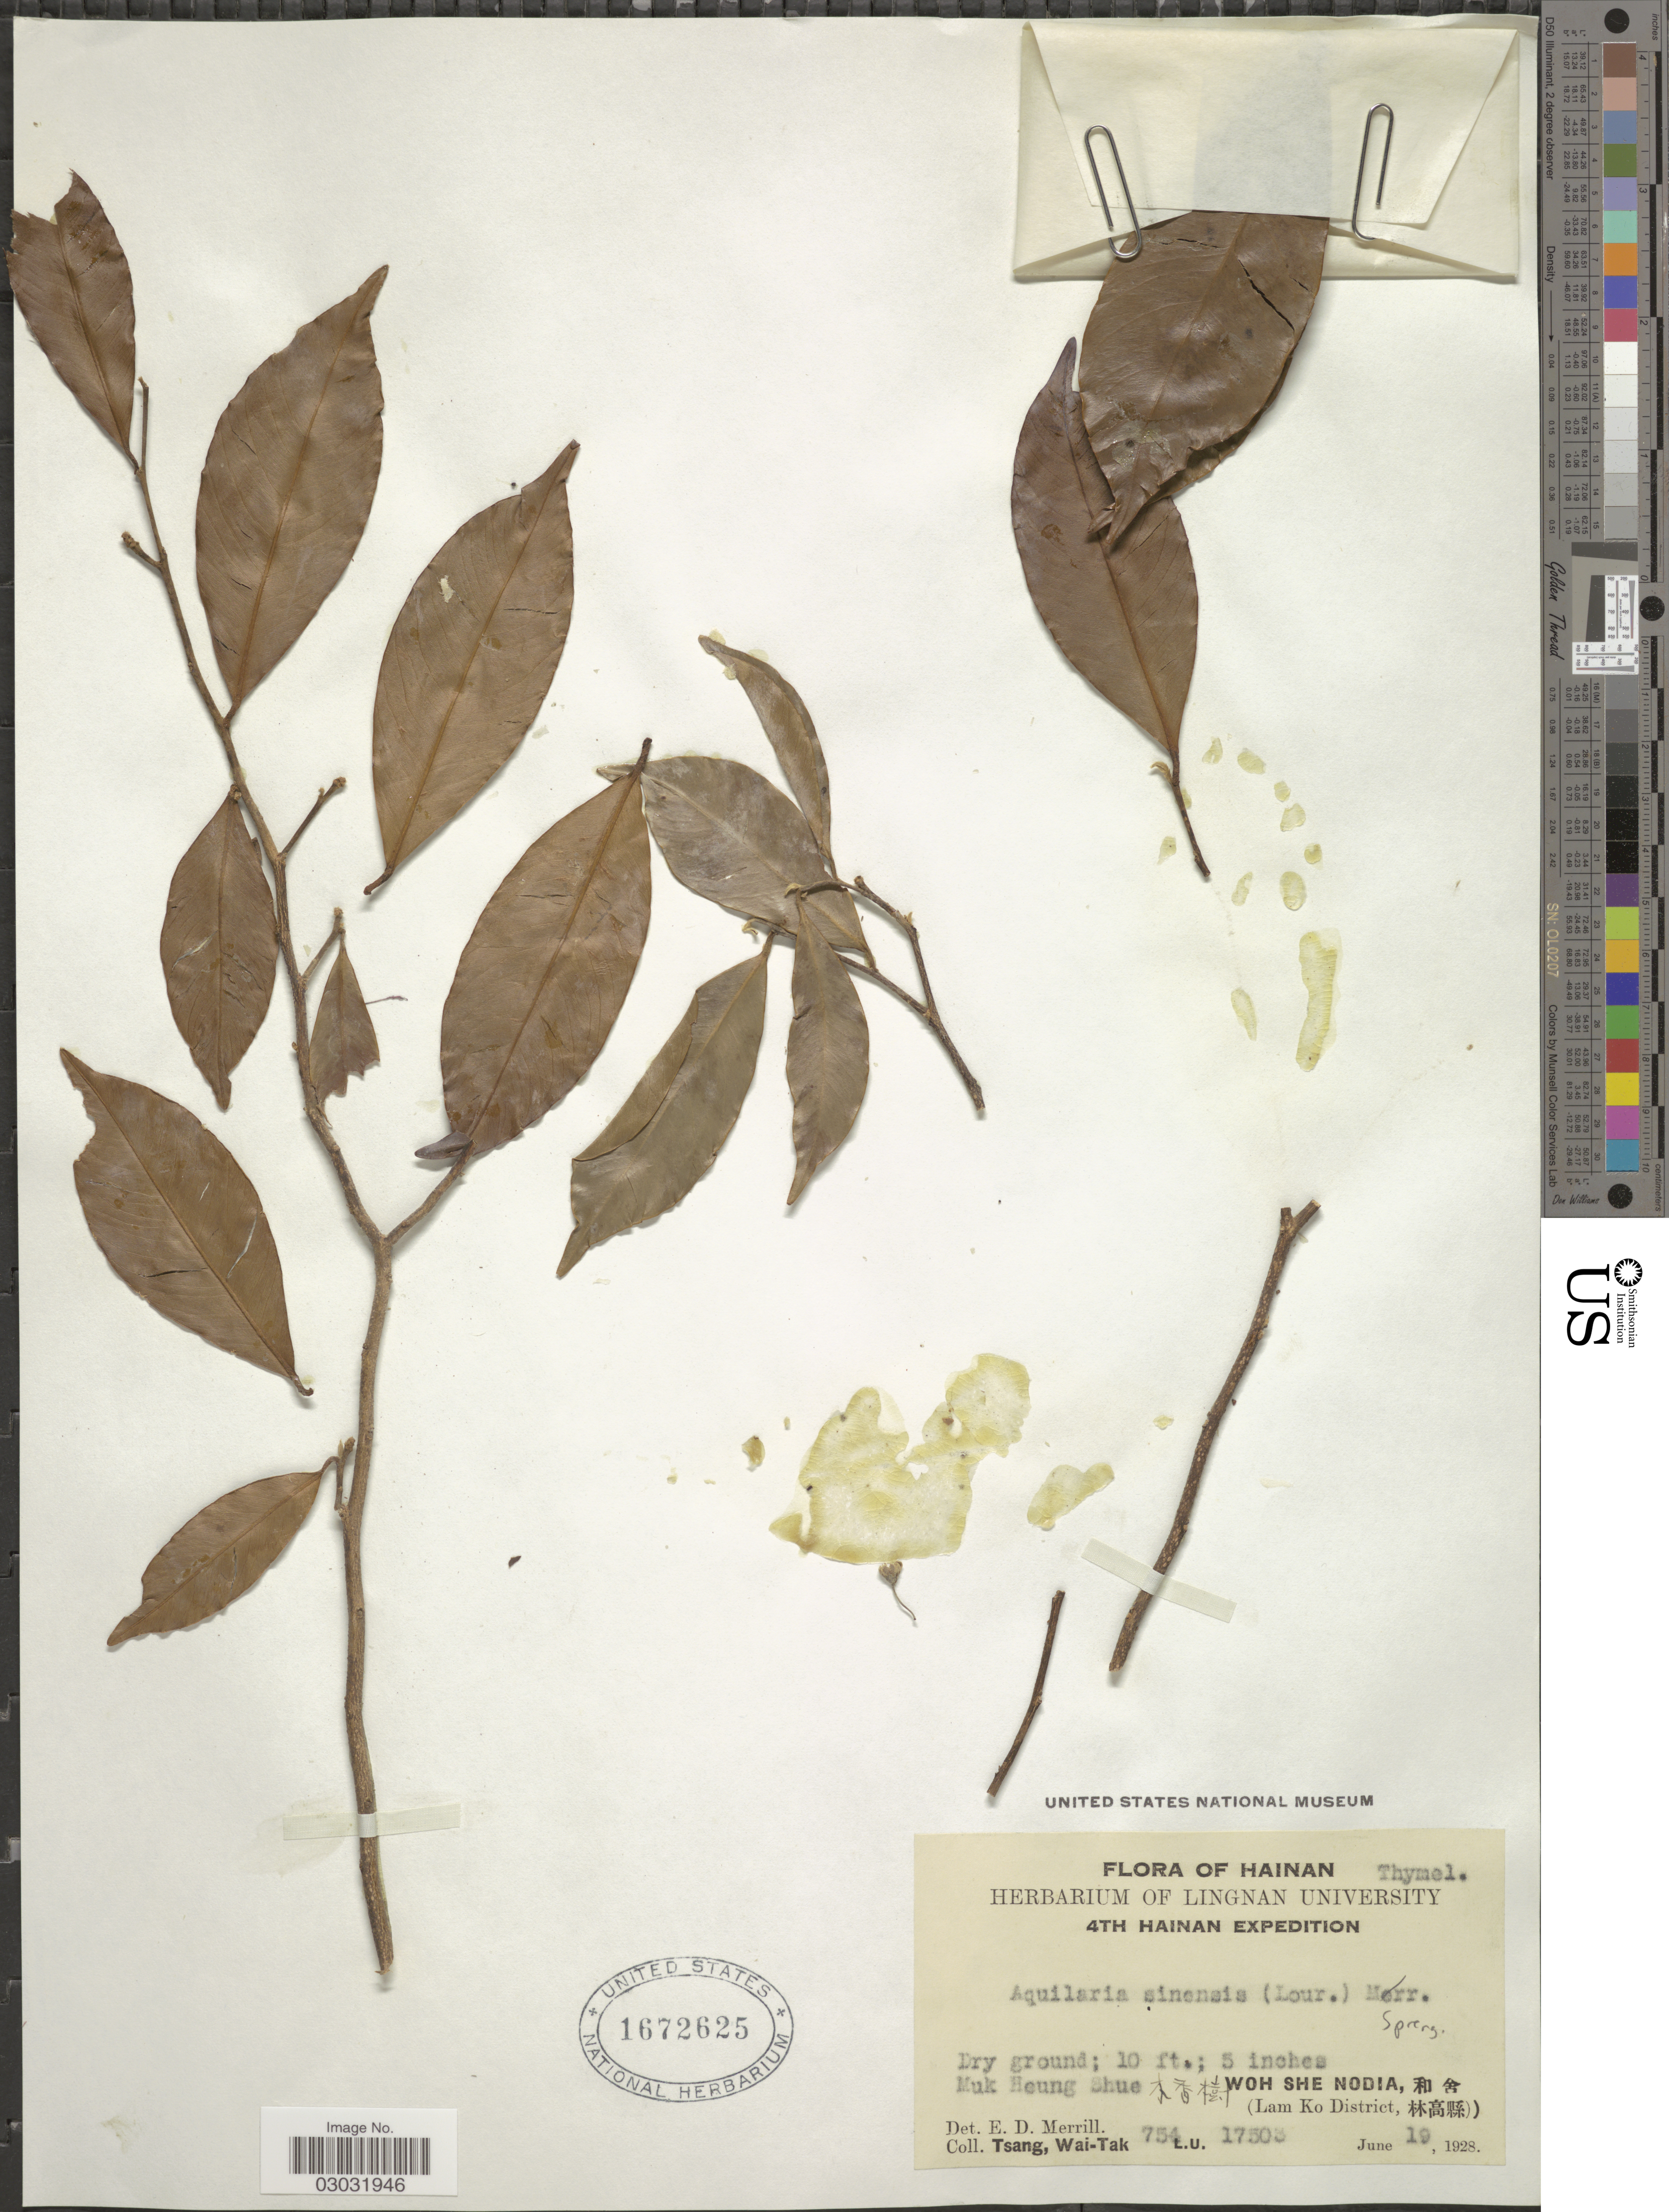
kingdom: Plantae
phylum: Tracheophyta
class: Magnoliopsida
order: Malvales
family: Thymelaeaceae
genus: Aquilaria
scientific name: Aquilaria sinensis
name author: (Lour.) Spreng.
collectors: W. T. Tsang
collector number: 754/L.U.17503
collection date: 1928-06-19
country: China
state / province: Hainan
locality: Muk Heung Shue, Woh She Nodia (Lam Ko District).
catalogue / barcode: US 1672625